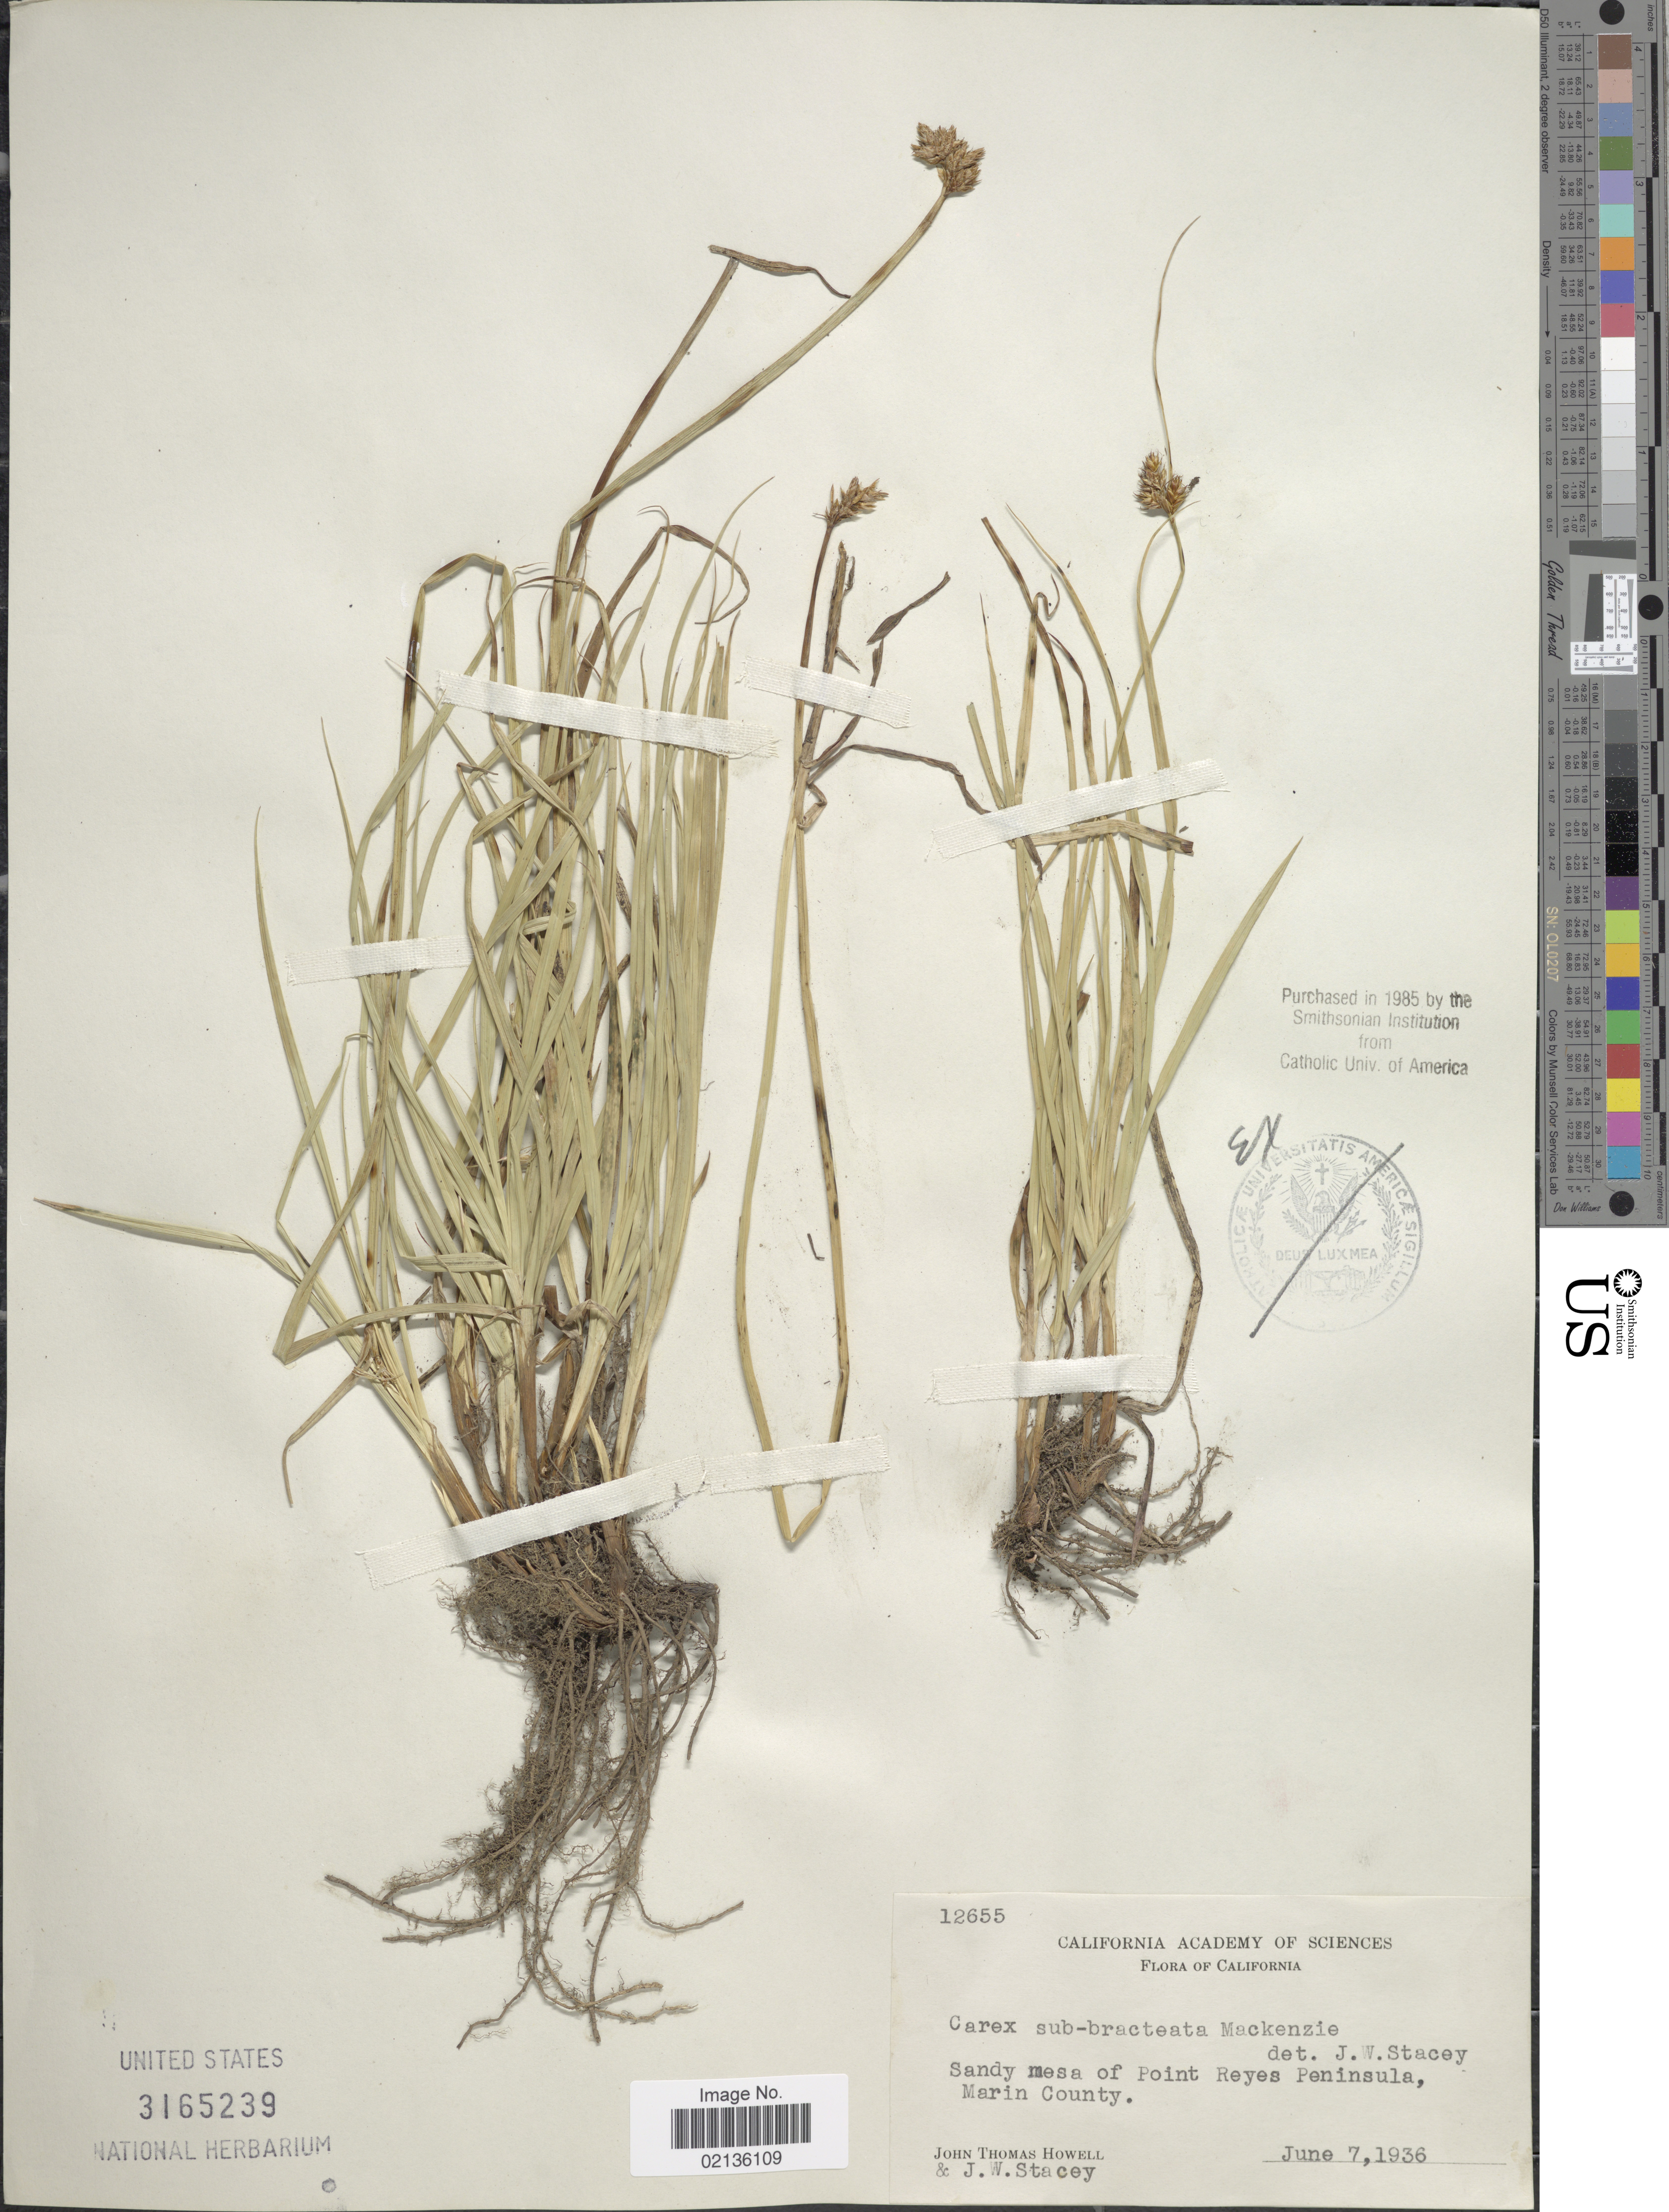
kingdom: Plantae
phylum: Tracheophyta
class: Liliopsida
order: Poales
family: Cyperaceae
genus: Carex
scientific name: Carex subbracteata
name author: Mack.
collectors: J. T. Howell & J. W. Stacey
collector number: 12655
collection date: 1936-06-07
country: United States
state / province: California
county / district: Marin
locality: Sandy mesa of Point Reyes Peninsula, Marin County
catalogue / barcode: US 3165239